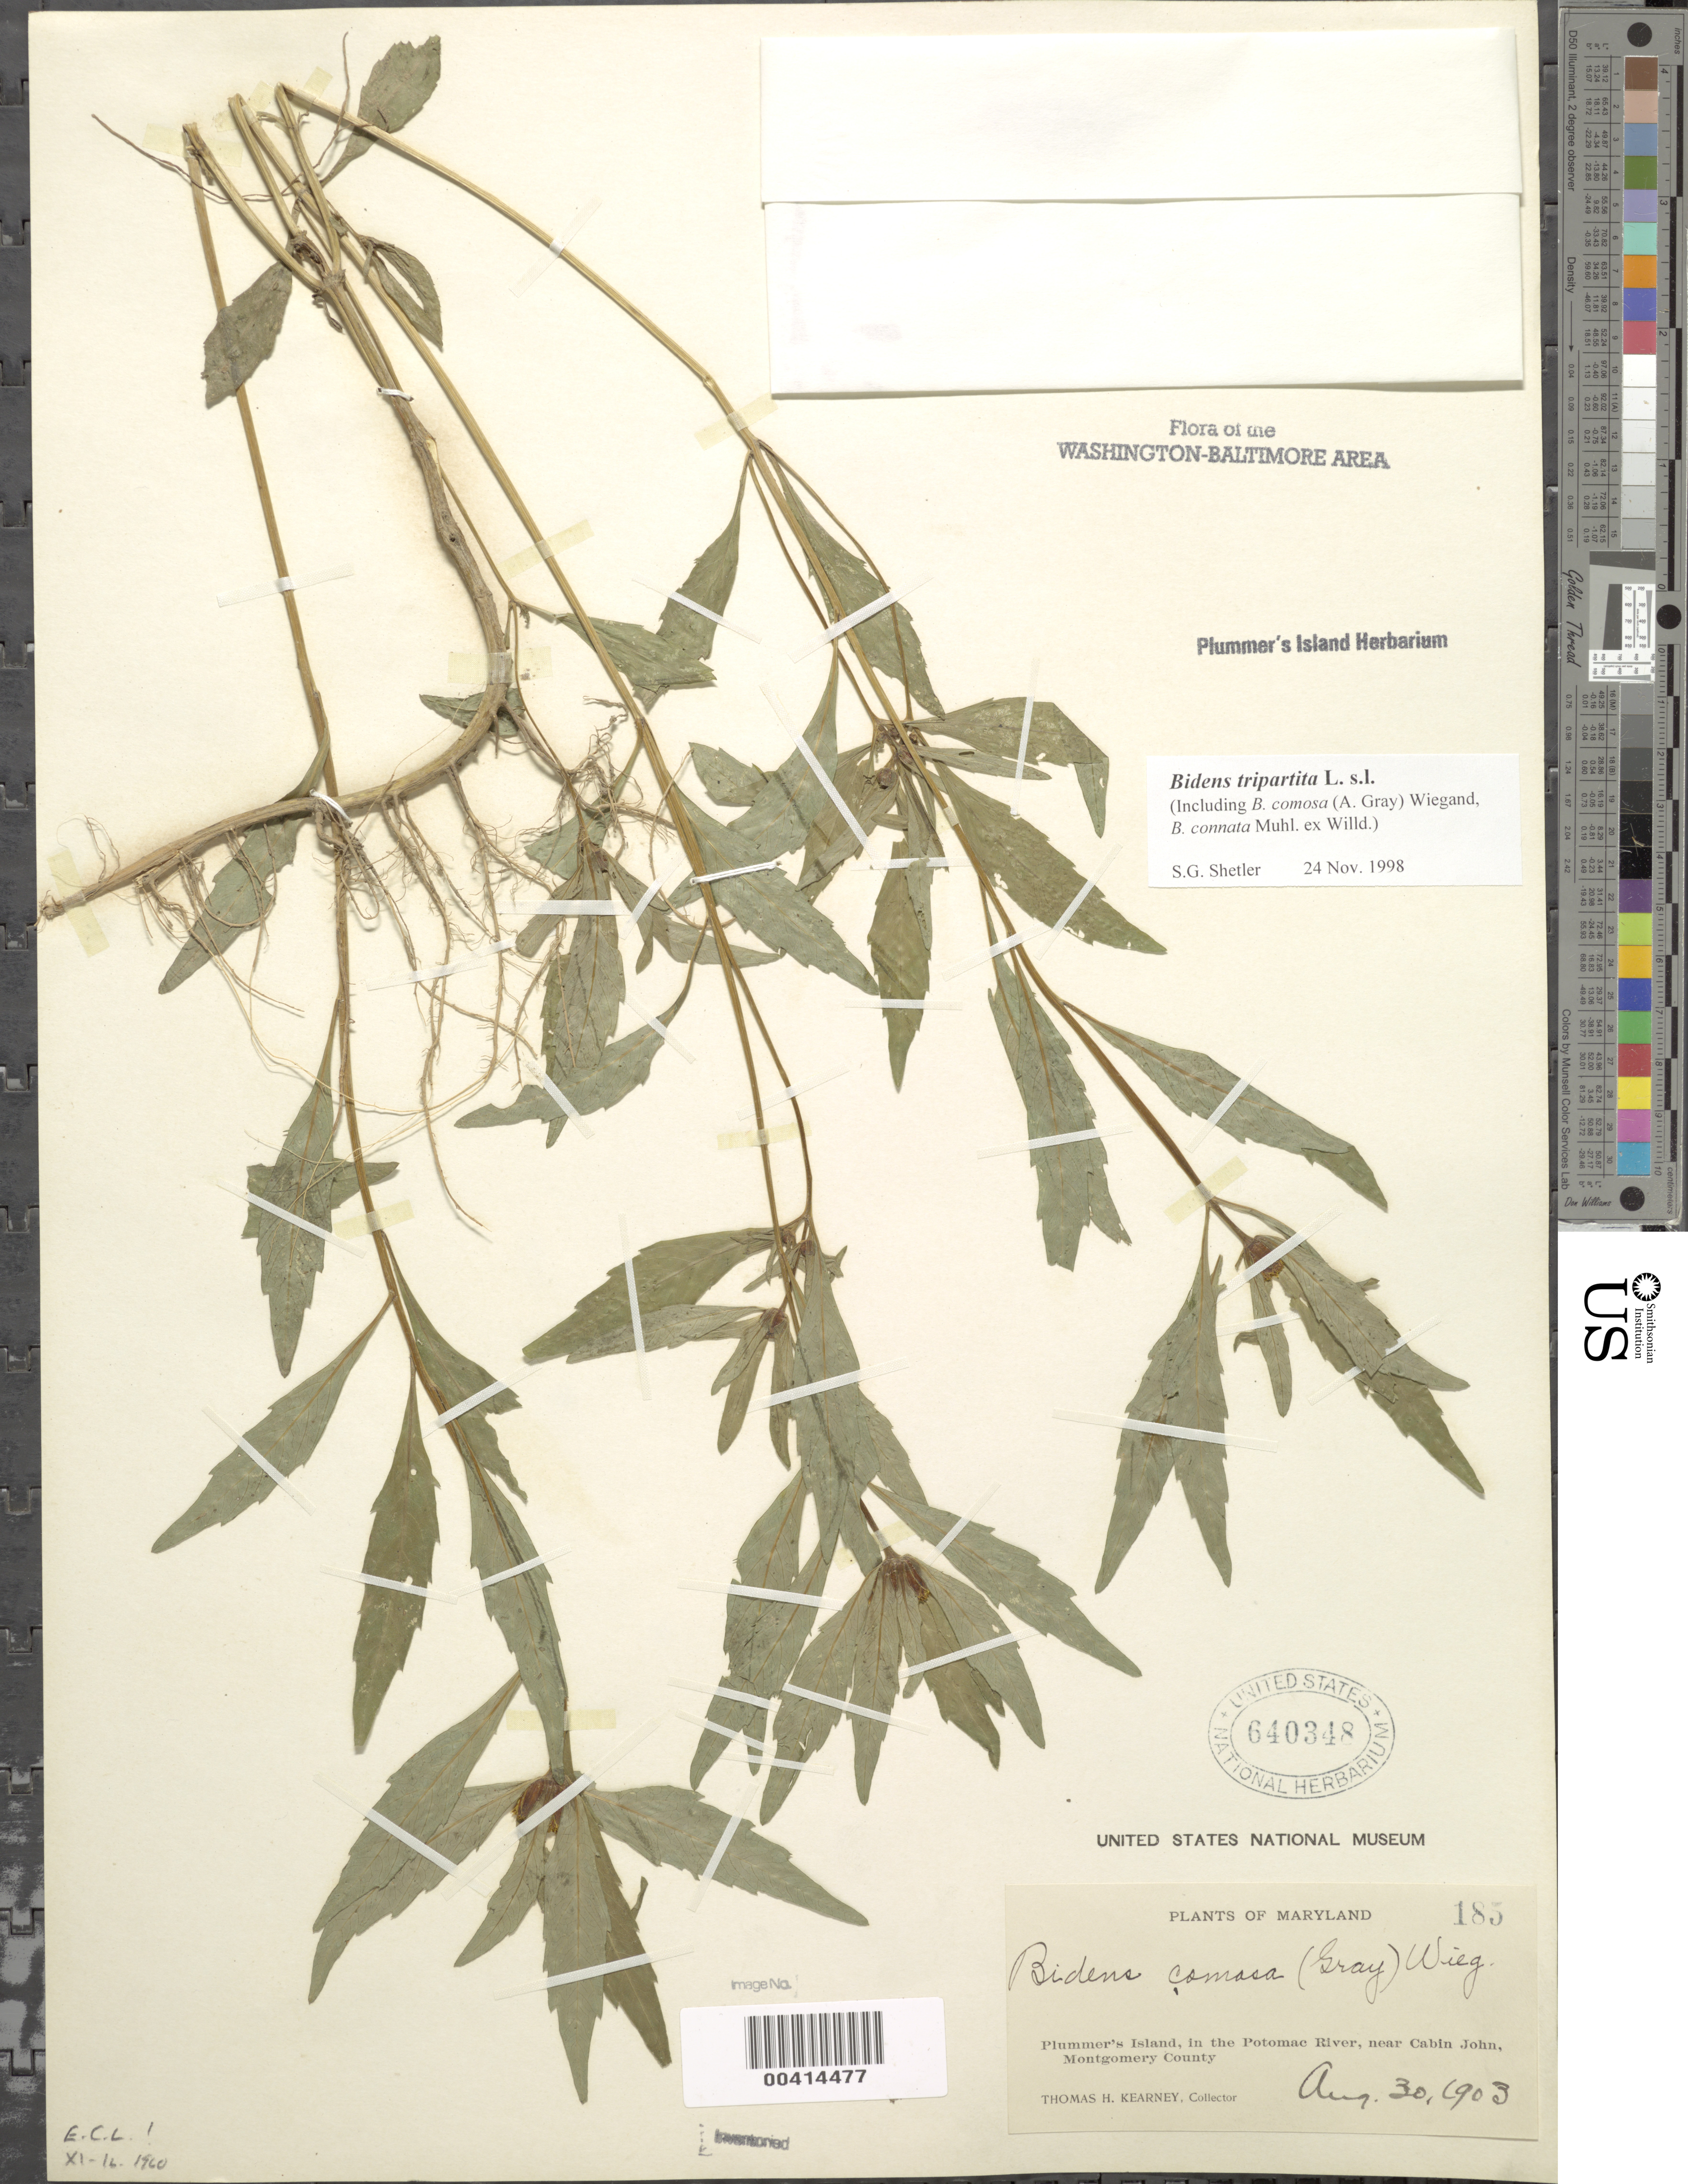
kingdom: Plantae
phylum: Tracheophyta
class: Magnoliopsida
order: Asterales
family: Asteraceae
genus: Bidens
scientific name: Bidens tripartita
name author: L.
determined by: Shetler, Stanwyn G., (US), NMNH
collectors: T. H. Kearney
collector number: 185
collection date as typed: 30 Aug 1903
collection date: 1903-08-30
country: United States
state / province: Maryland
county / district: Montgomery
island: Plummers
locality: Plummer's Island C. & O. Canal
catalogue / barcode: US 640348